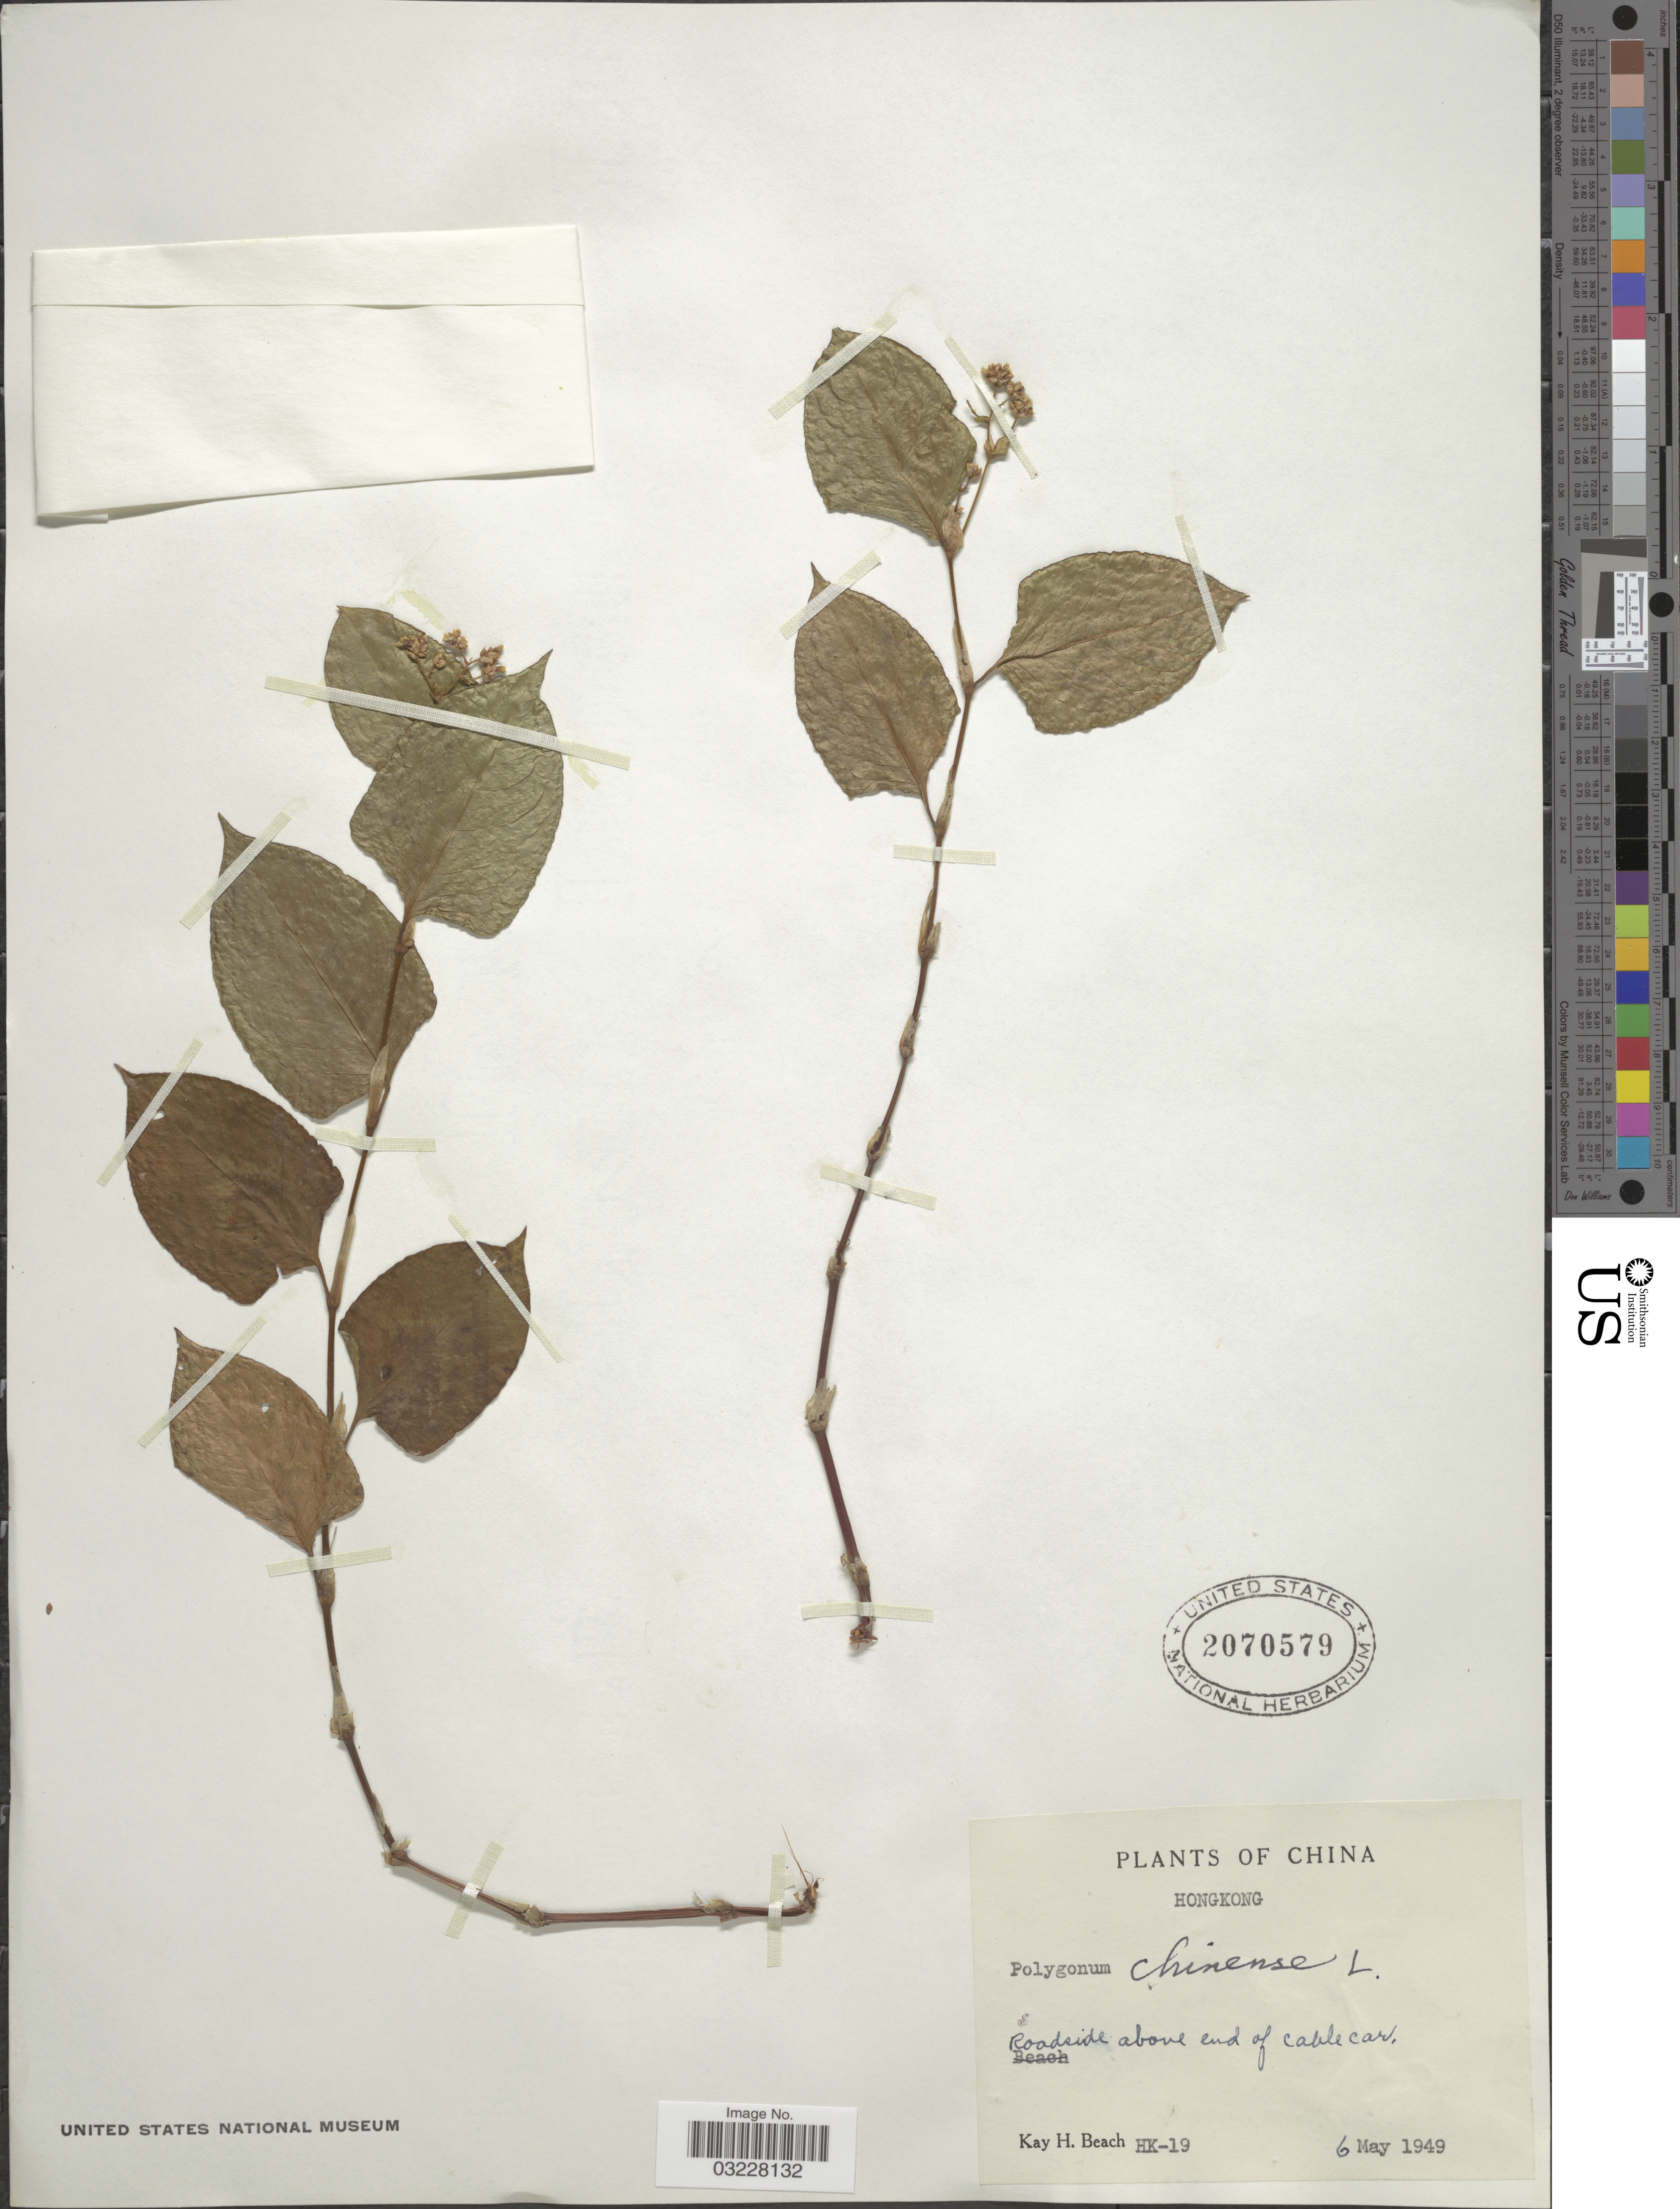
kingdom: Plantae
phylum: Tracheophyta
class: Magnoliopsida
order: Caryophyllales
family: Polygonaceae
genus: Polygonum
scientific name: Polygonum chinense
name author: L.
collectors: K. H. Beach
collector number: HK-19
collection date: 1949-05-06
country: China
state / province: Hong Kong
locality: Roadside above end of cable car.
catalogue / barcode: US 2070579